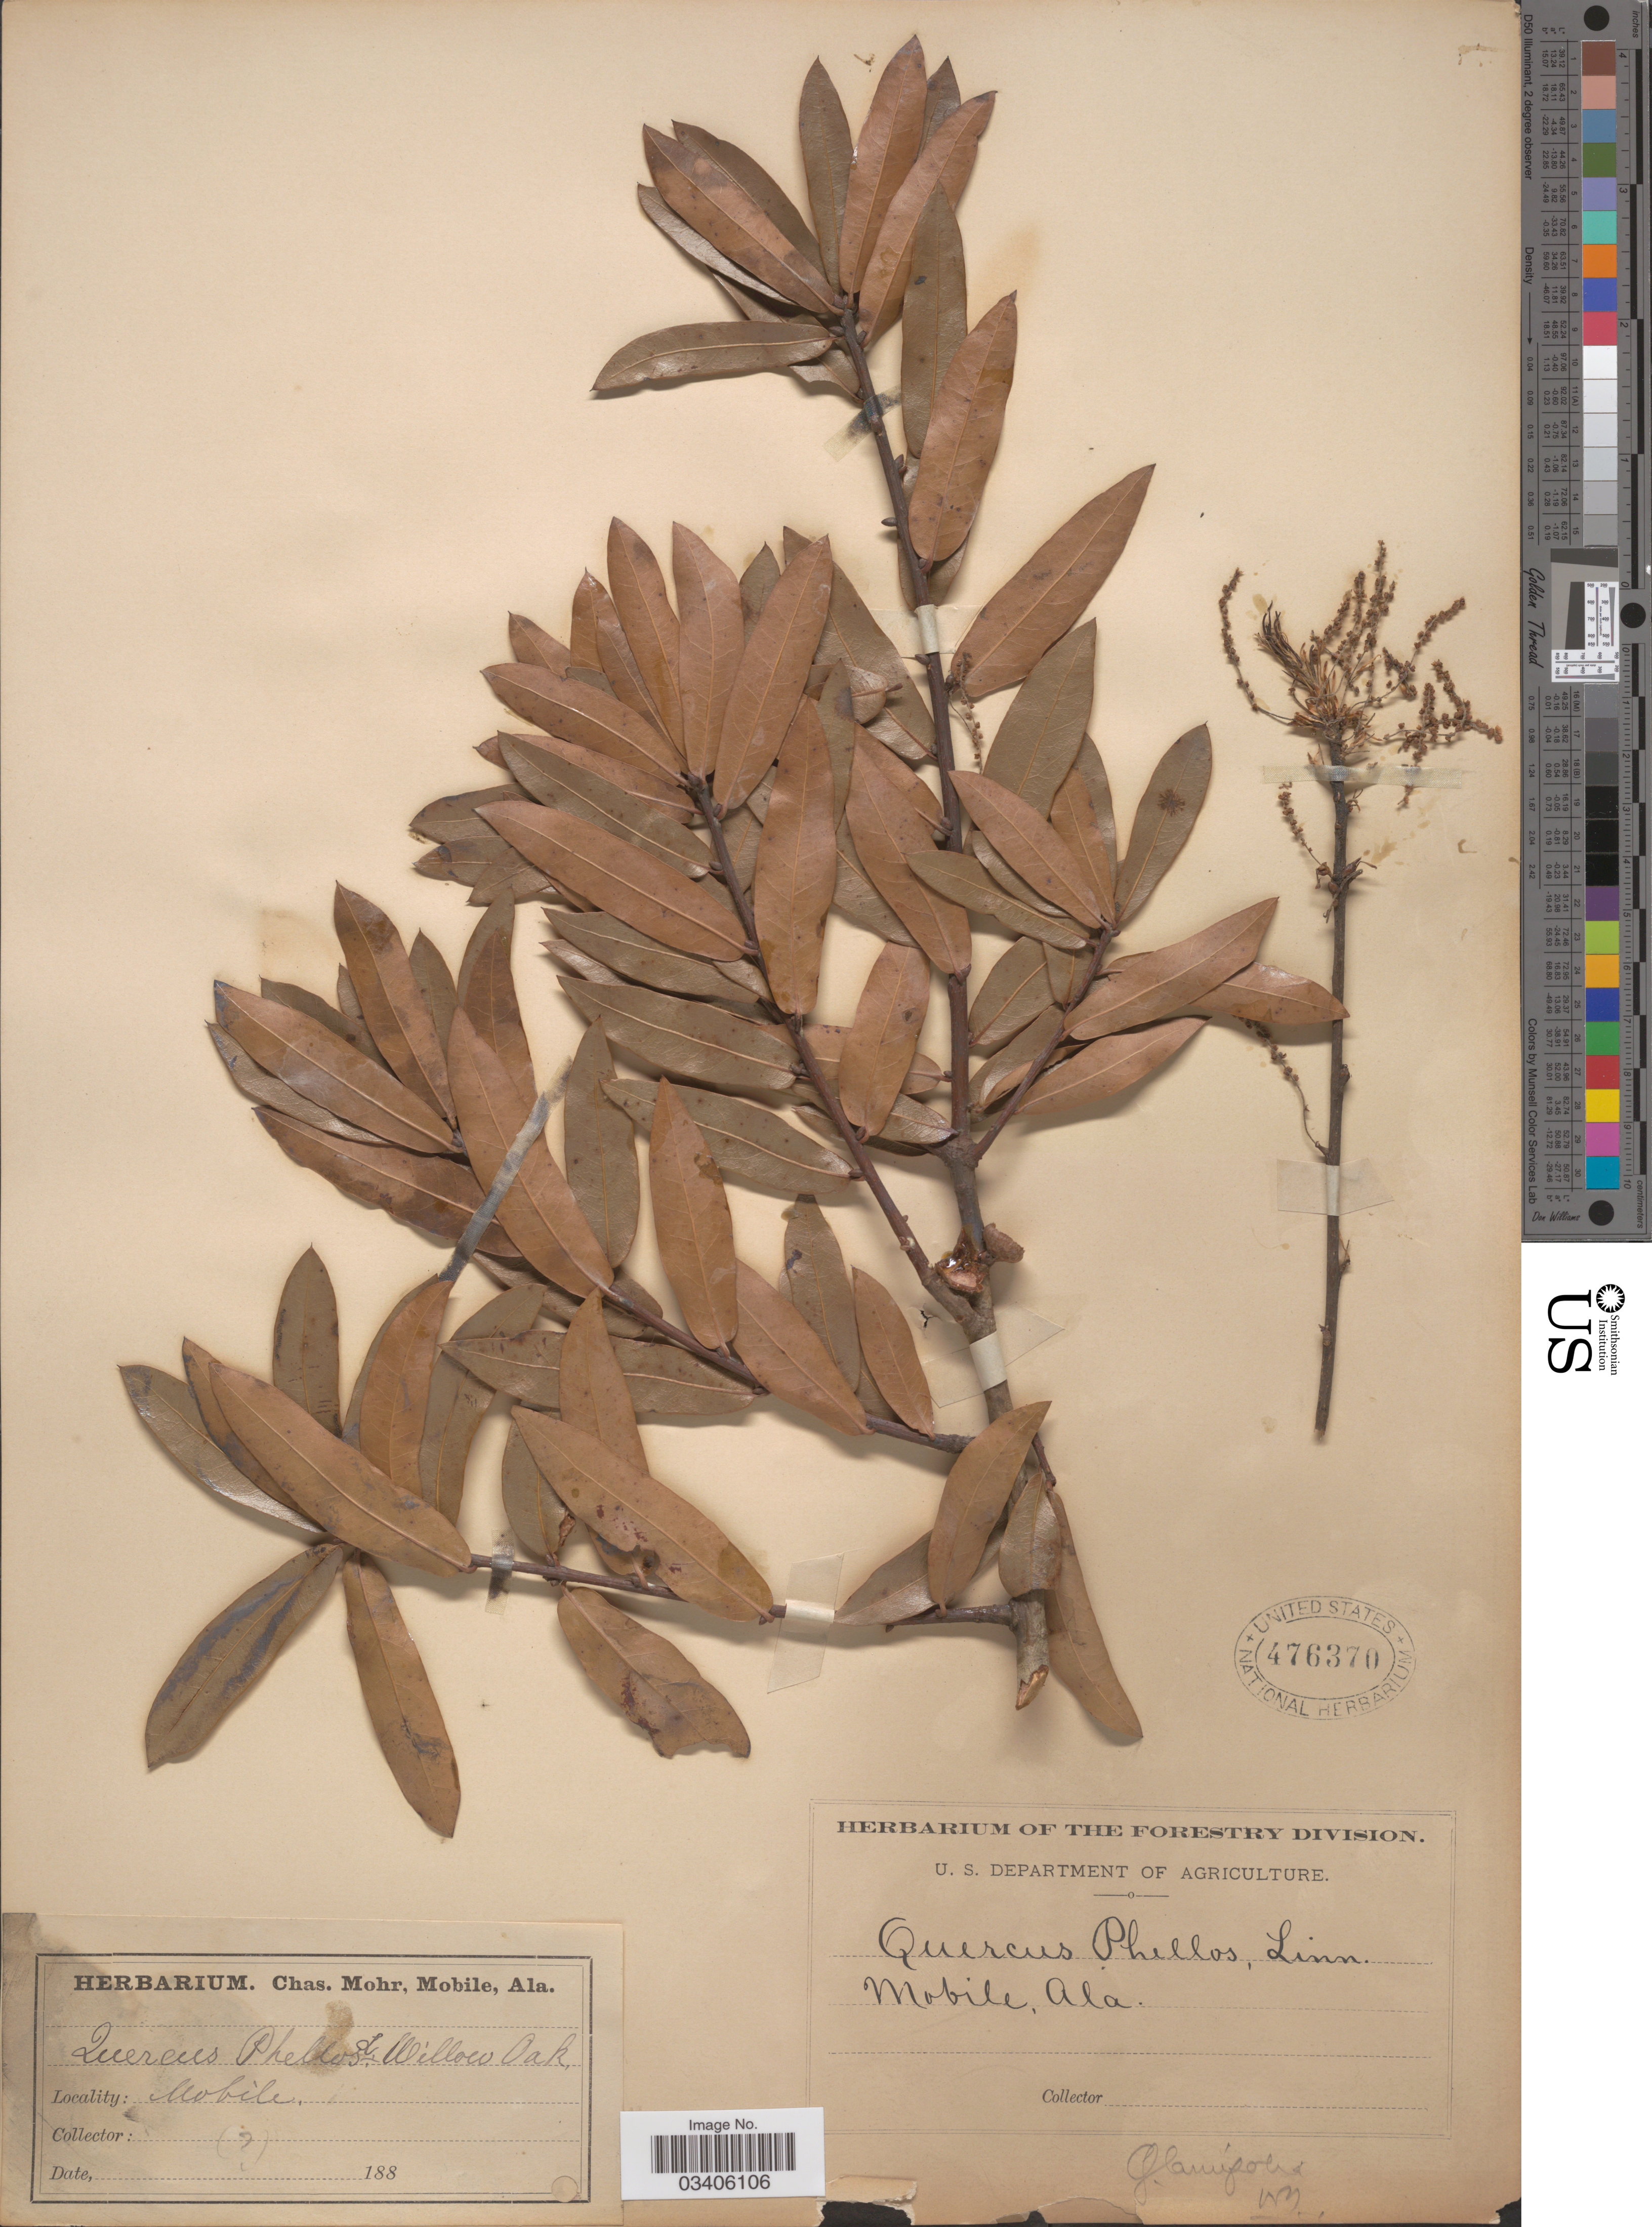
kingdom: Plantae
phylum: Tracheophyta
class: Magnoliopsida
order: Fagales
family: Fagaceae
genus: Quercus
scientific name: Quercus laurifolia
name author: Michx.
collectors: ex herb. Charles Mohr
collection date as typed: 188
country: United States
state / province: Alabama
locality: Mobile.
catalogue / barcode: US 476370